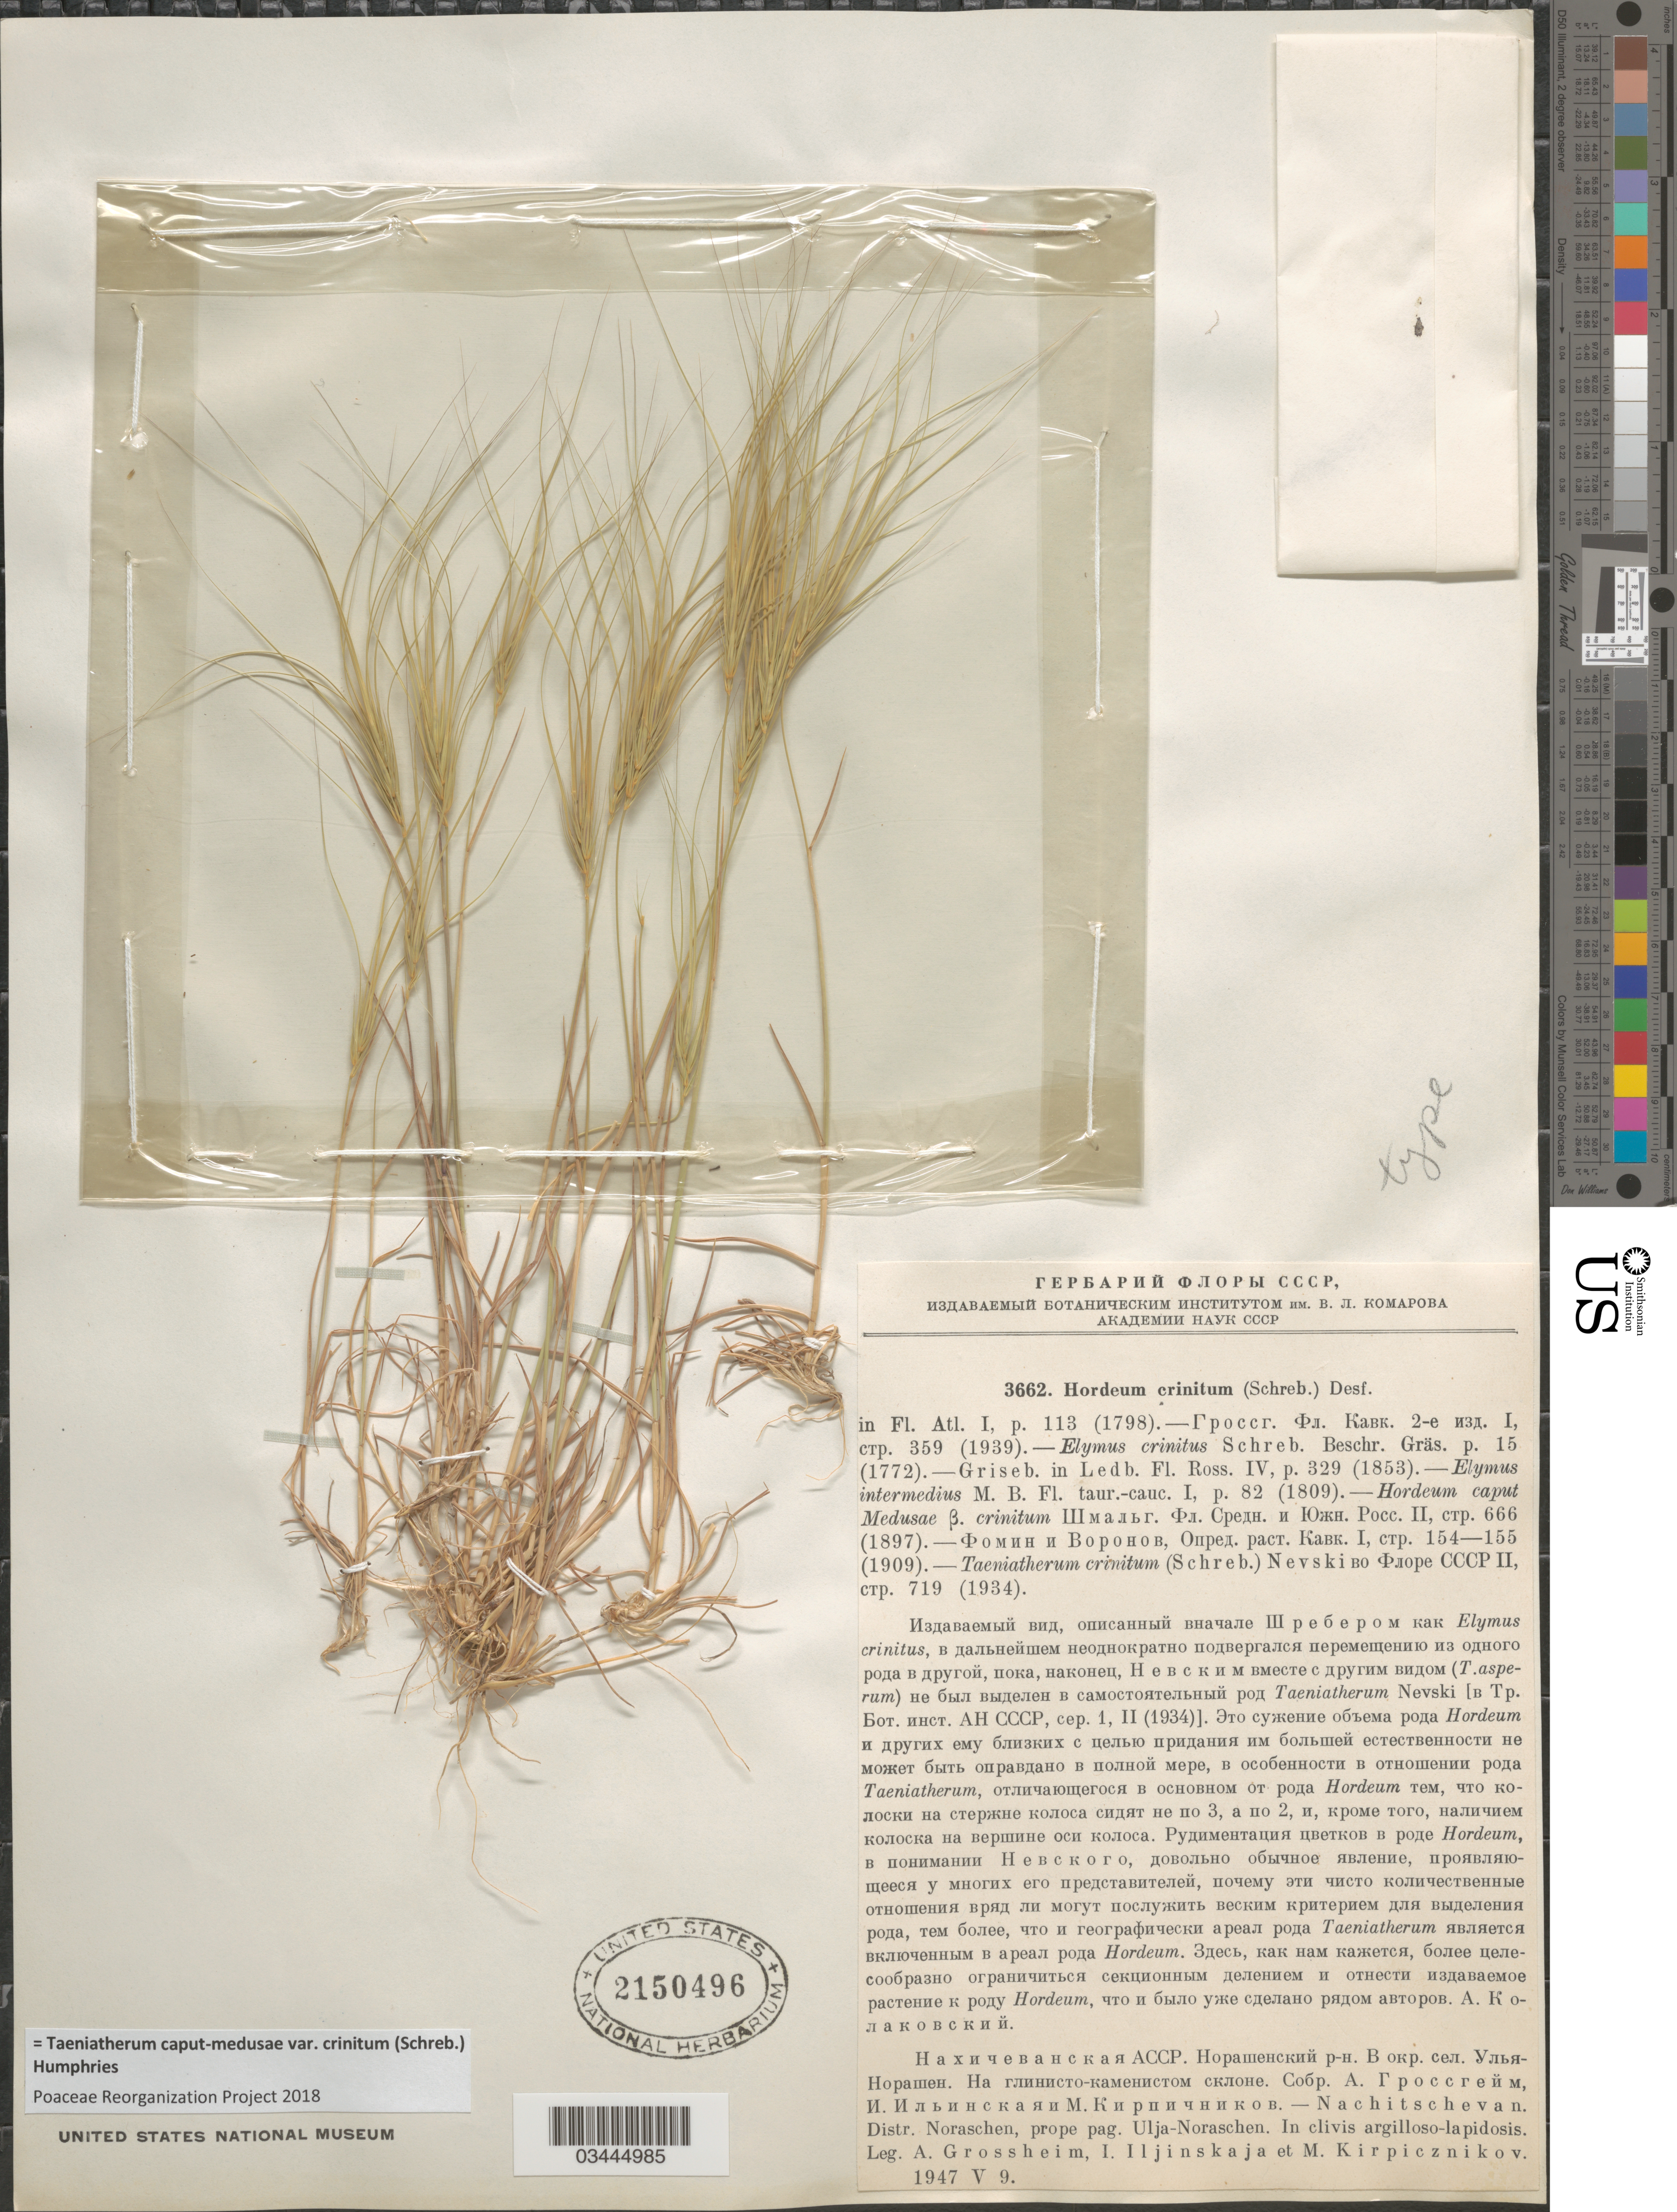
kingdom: Plantae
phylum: Tracheophyta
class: Liliopsida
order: Poales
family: Poaceae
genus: Taeniatherum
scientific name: Taeniatherum caput-medusae var. crinitum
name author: (Schreb.) Humphries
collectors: A. Grossheim, I. Iljinskaja & M. Kirpicznikov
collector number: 3662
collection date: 1947-05-09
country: Azerbaijan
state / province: Nakhchivan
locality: Nachitschevan. Distr. Noraschen, prope pag. Ulja-Noraschen. In clivis argilloso-lapidosis.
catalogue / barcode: US 2150496